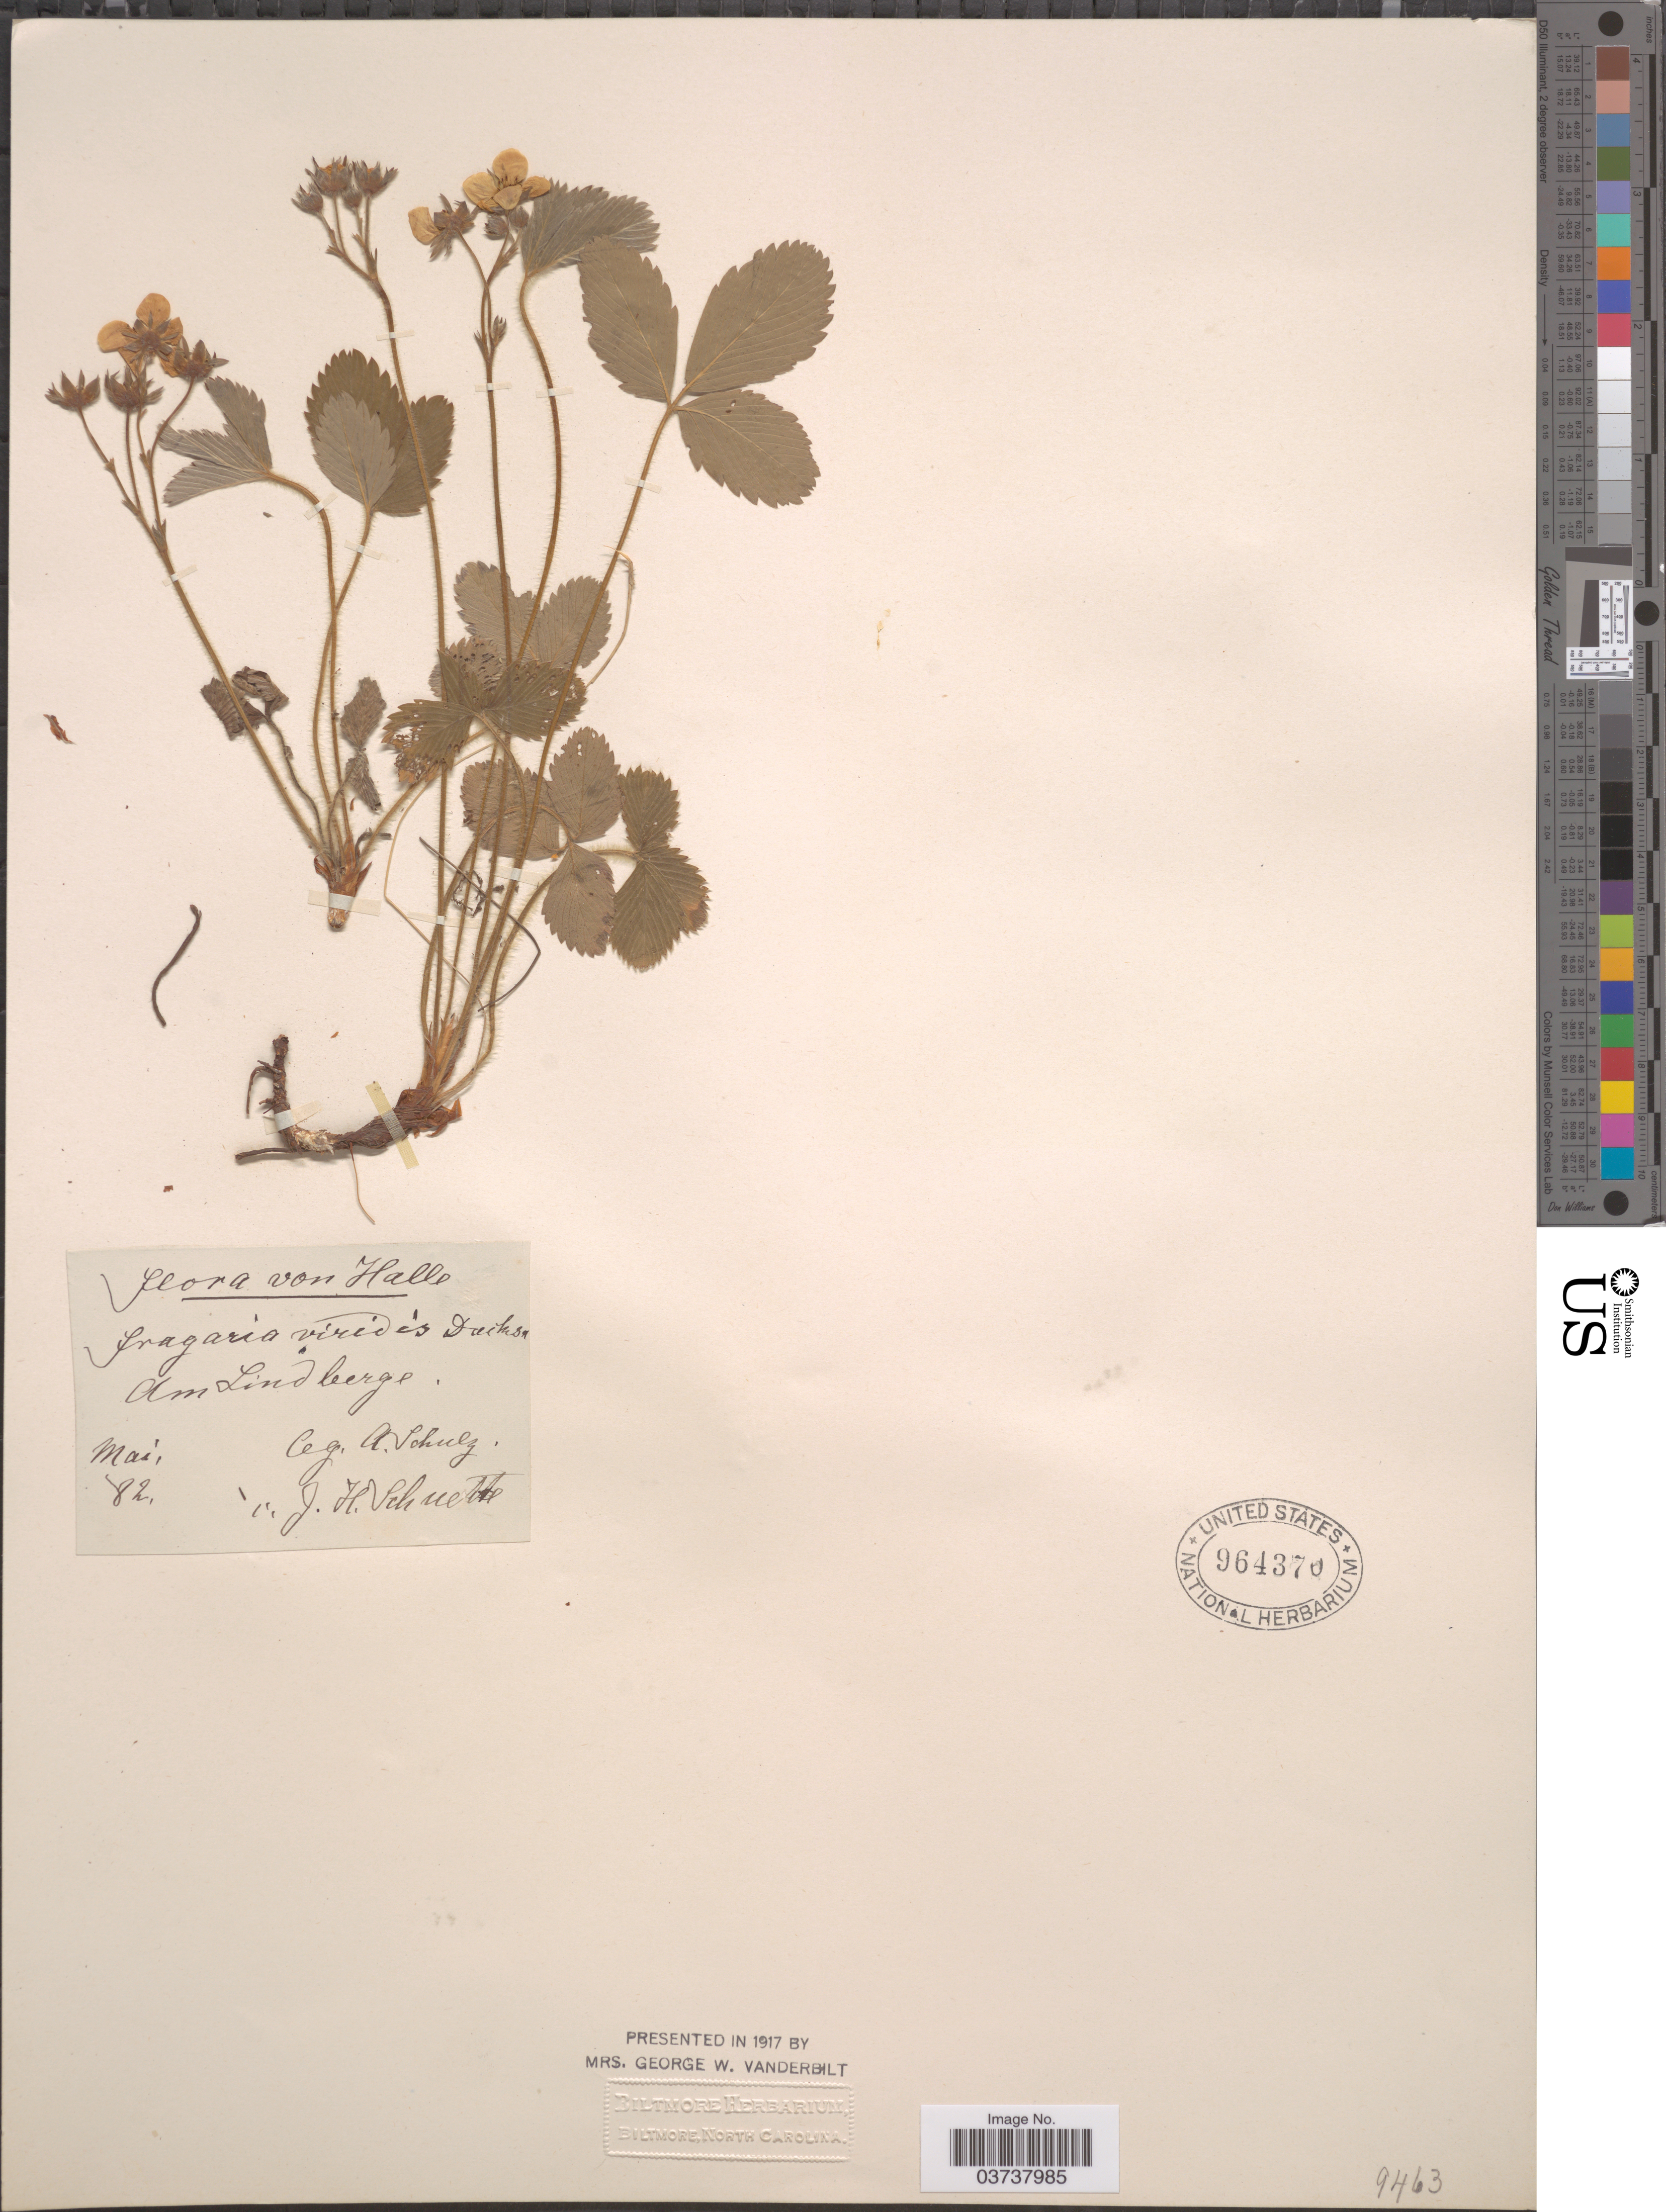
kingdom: Plantae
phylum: Tracheophyta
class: Magnoliopsida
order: Rosales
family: Rosaceae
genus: Fragaria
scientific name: Fragaria viridis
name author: Duch.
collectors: A. Schulz & J. H. Schuette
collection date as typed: Transcribed d/m/y: /5/82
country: Germany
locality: Halle. Am Lindberge.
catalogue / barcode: US 964370